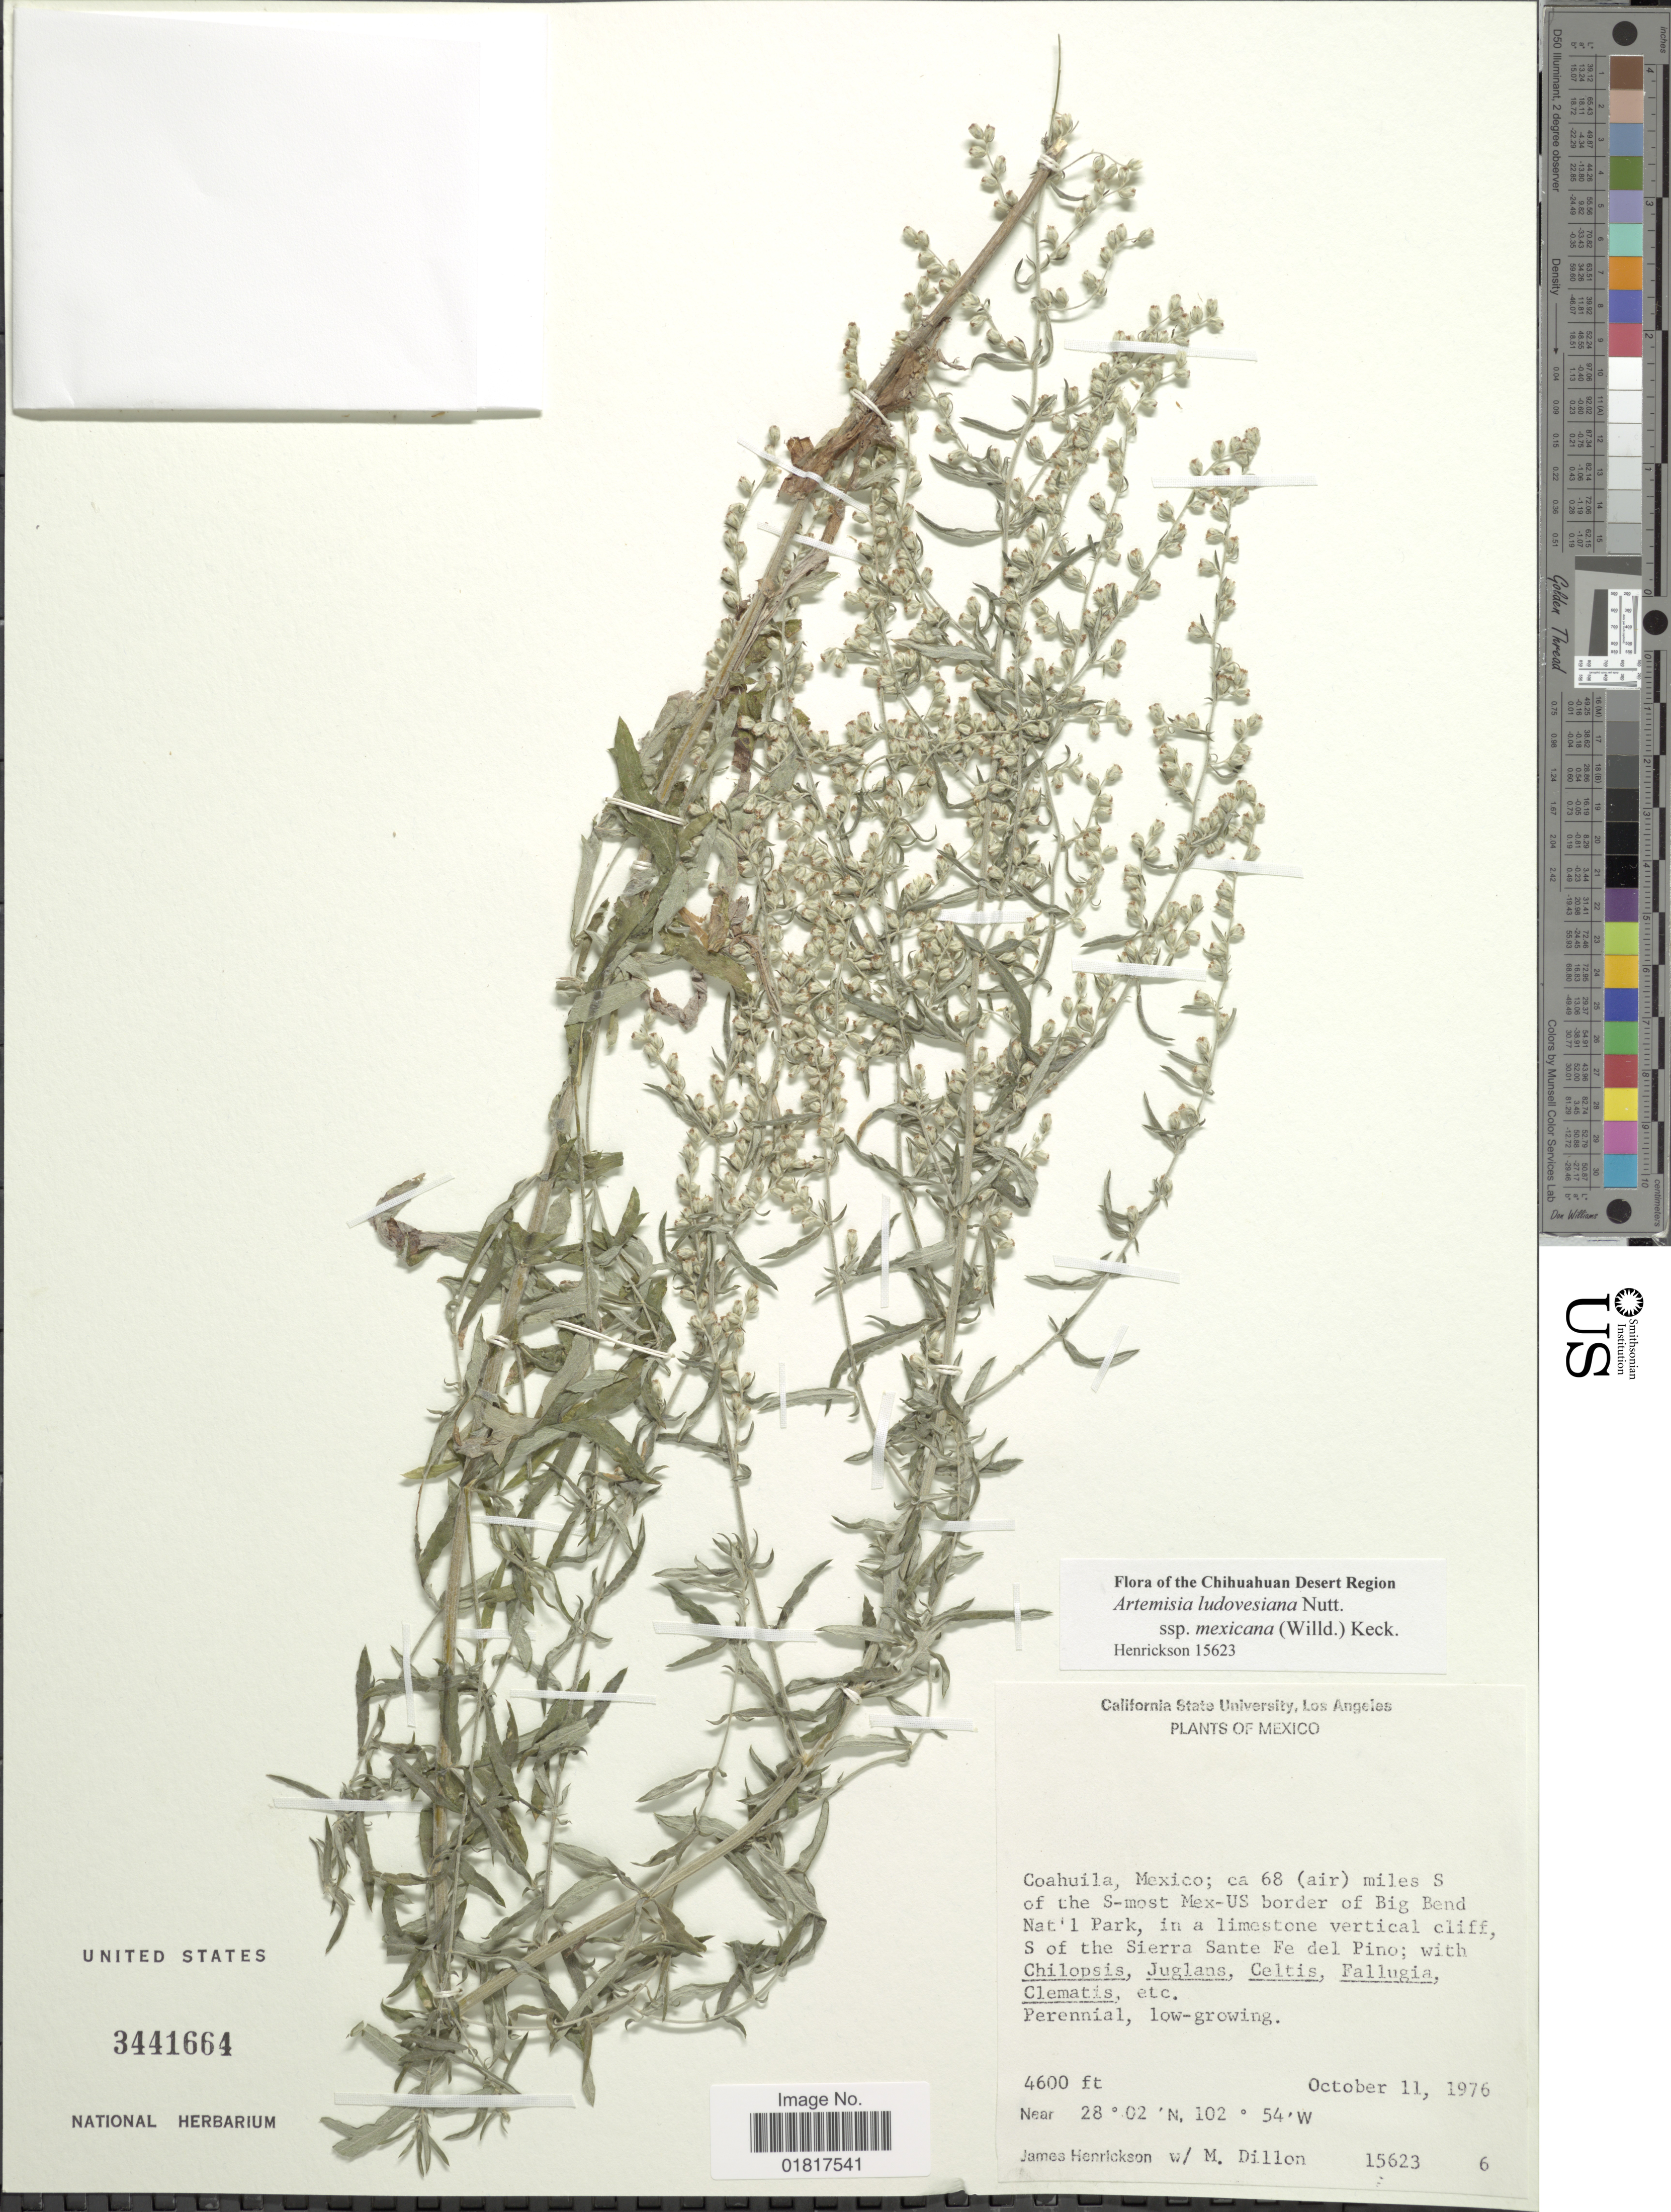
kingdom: Plantae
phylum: Tracheophyta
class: Magnoliopsida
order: Asterales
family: Asteraceae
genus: Artemisia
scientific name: Artemisia ludoviciana subsp. mexicana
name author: (Willd. ex Spreng.) D.D. Keck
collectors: J. S. Henrickson & M. O. Dillon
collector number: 15623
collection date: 1976-10-11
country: Mexico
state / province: Coahuila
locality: ca 68 (air) miles S of the S-most Mex-US border of Big Bend Nat'l Park, in a limestone vertical cliff, S of the Sierra Santa Fe de Pino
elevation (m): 1402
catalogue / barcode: US 3441664